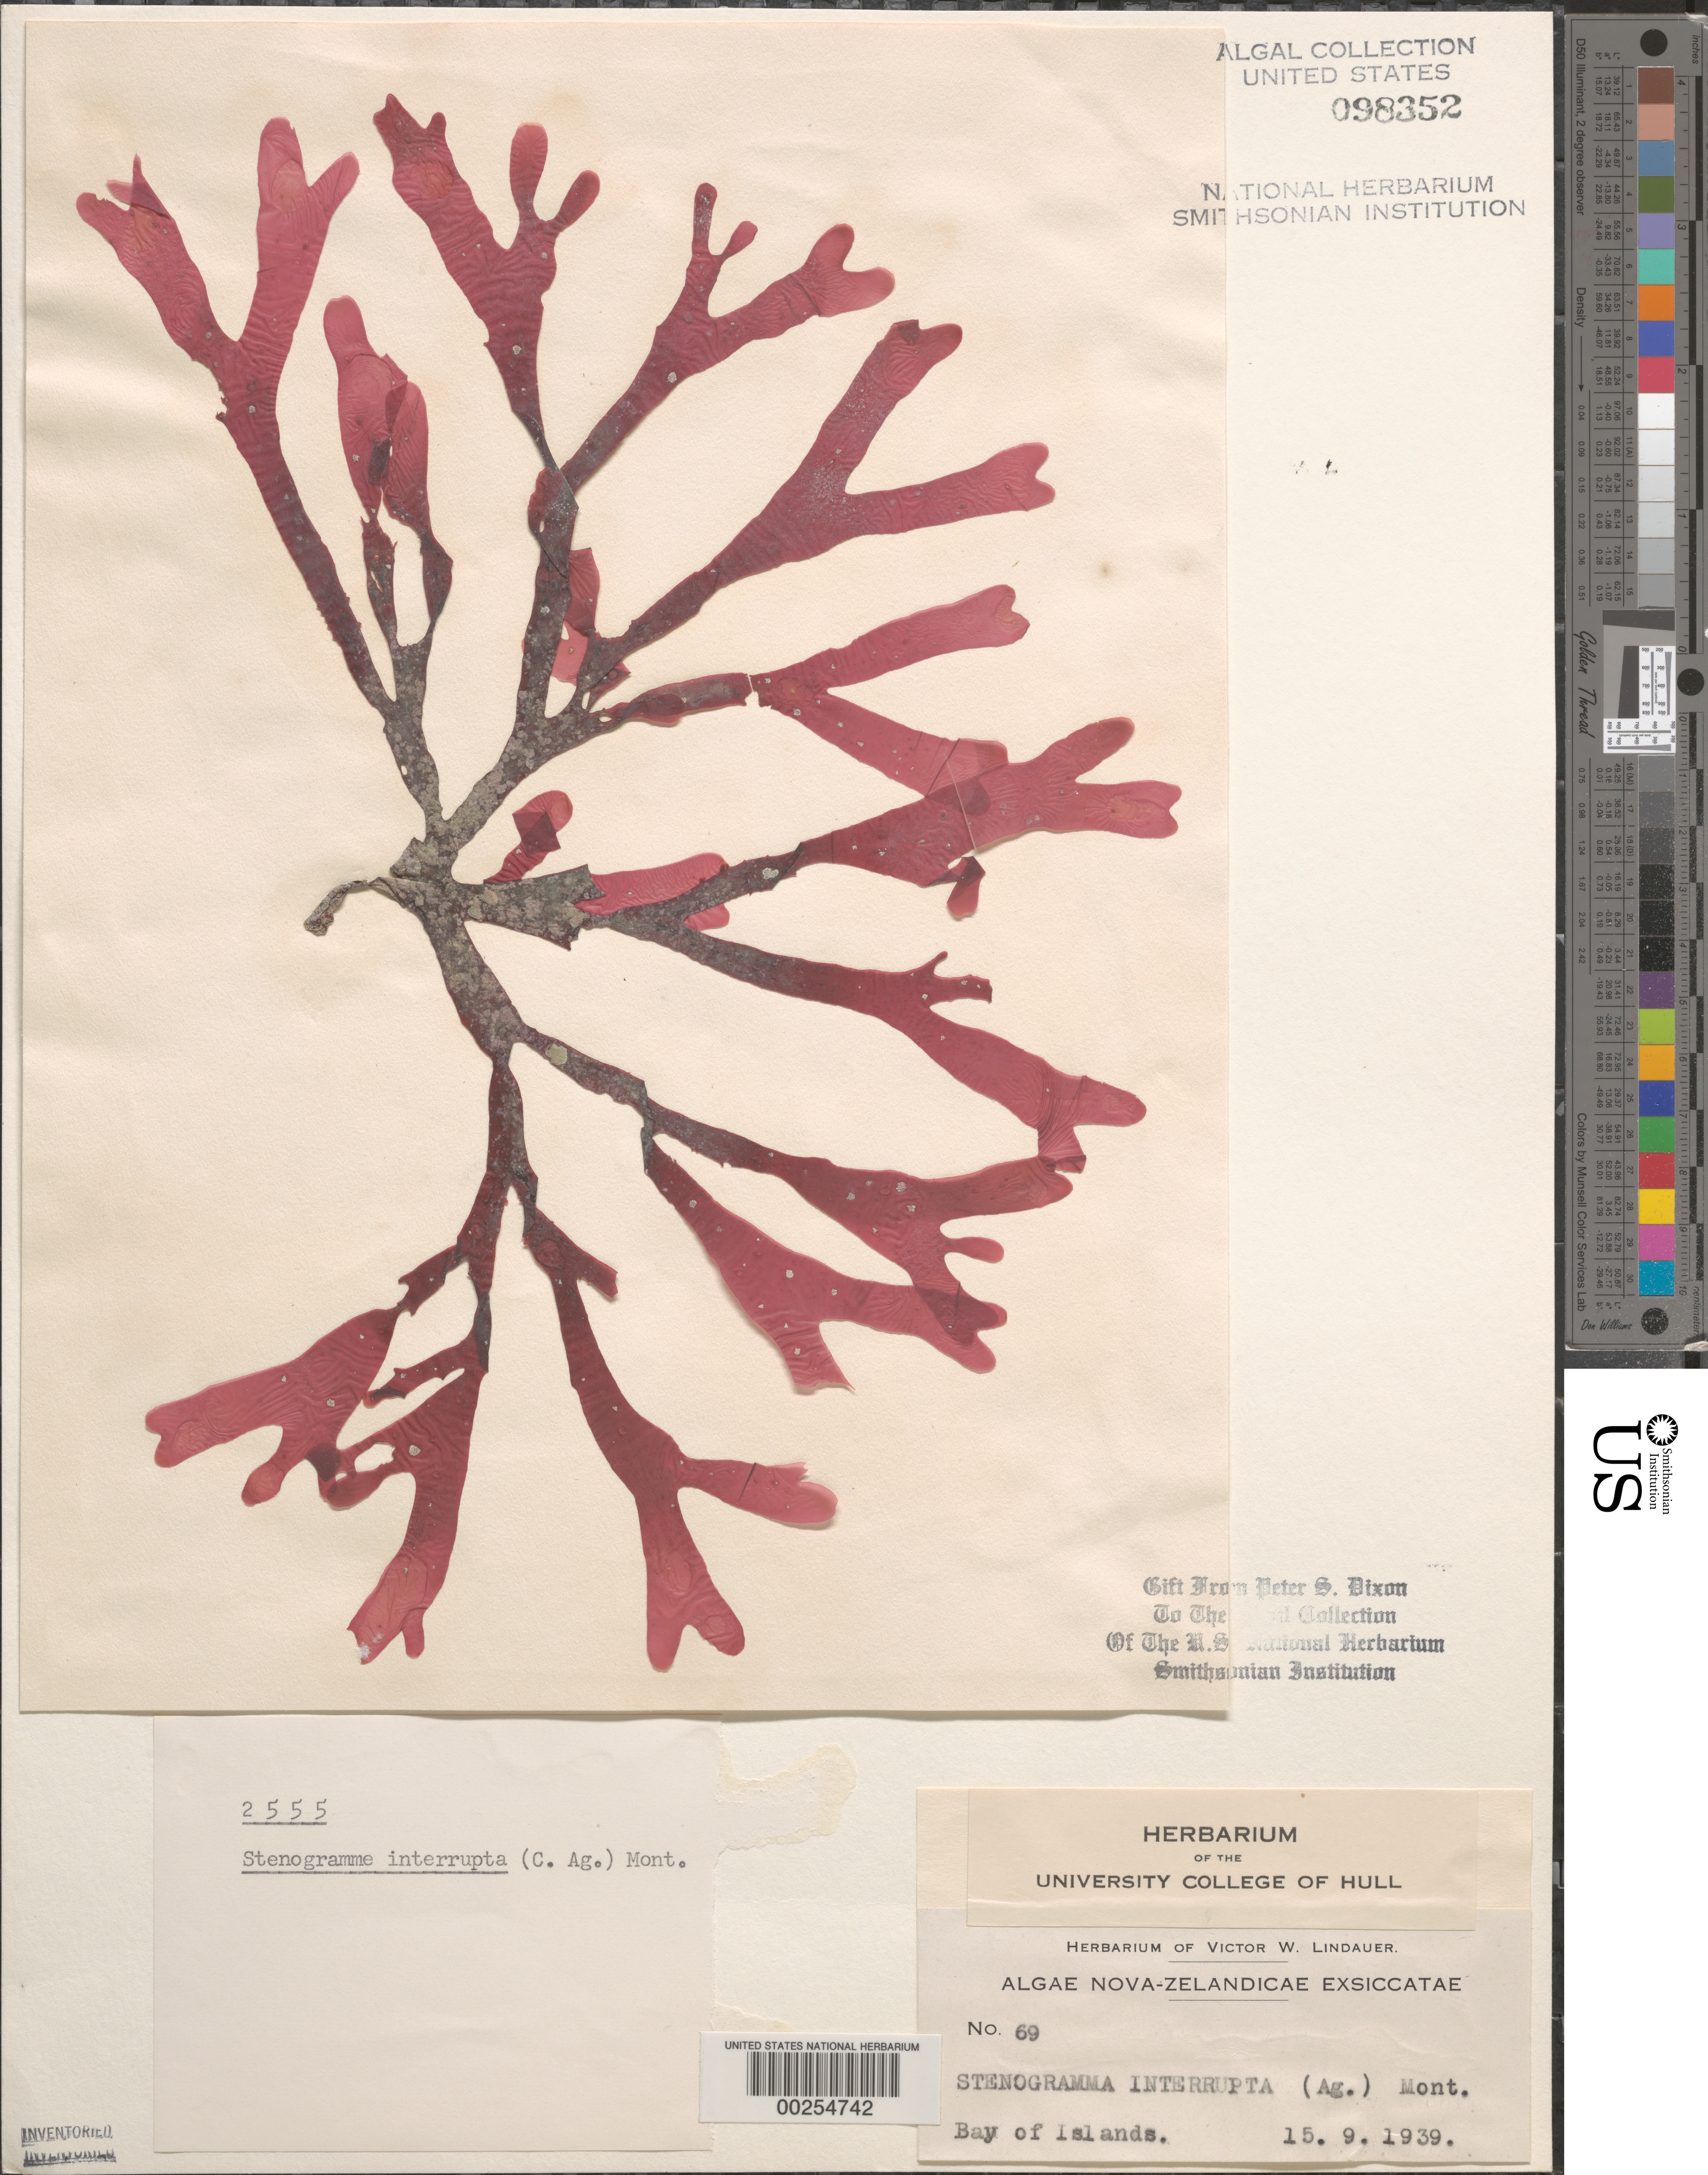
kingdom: Plantae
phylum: Rhodophyta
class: Florideophyceae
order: Gigartinales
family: Phyllophoraceae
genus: Stenogramma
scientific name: Stenogramma interruptum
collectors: V. Lindauer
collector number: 69 & PSD 2555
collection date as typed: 15 Sep 1939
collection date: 1939-09-15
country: New Zealand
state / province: Northland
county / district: Far North District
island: North Island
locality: Bay of Islands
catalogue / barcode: US 98352